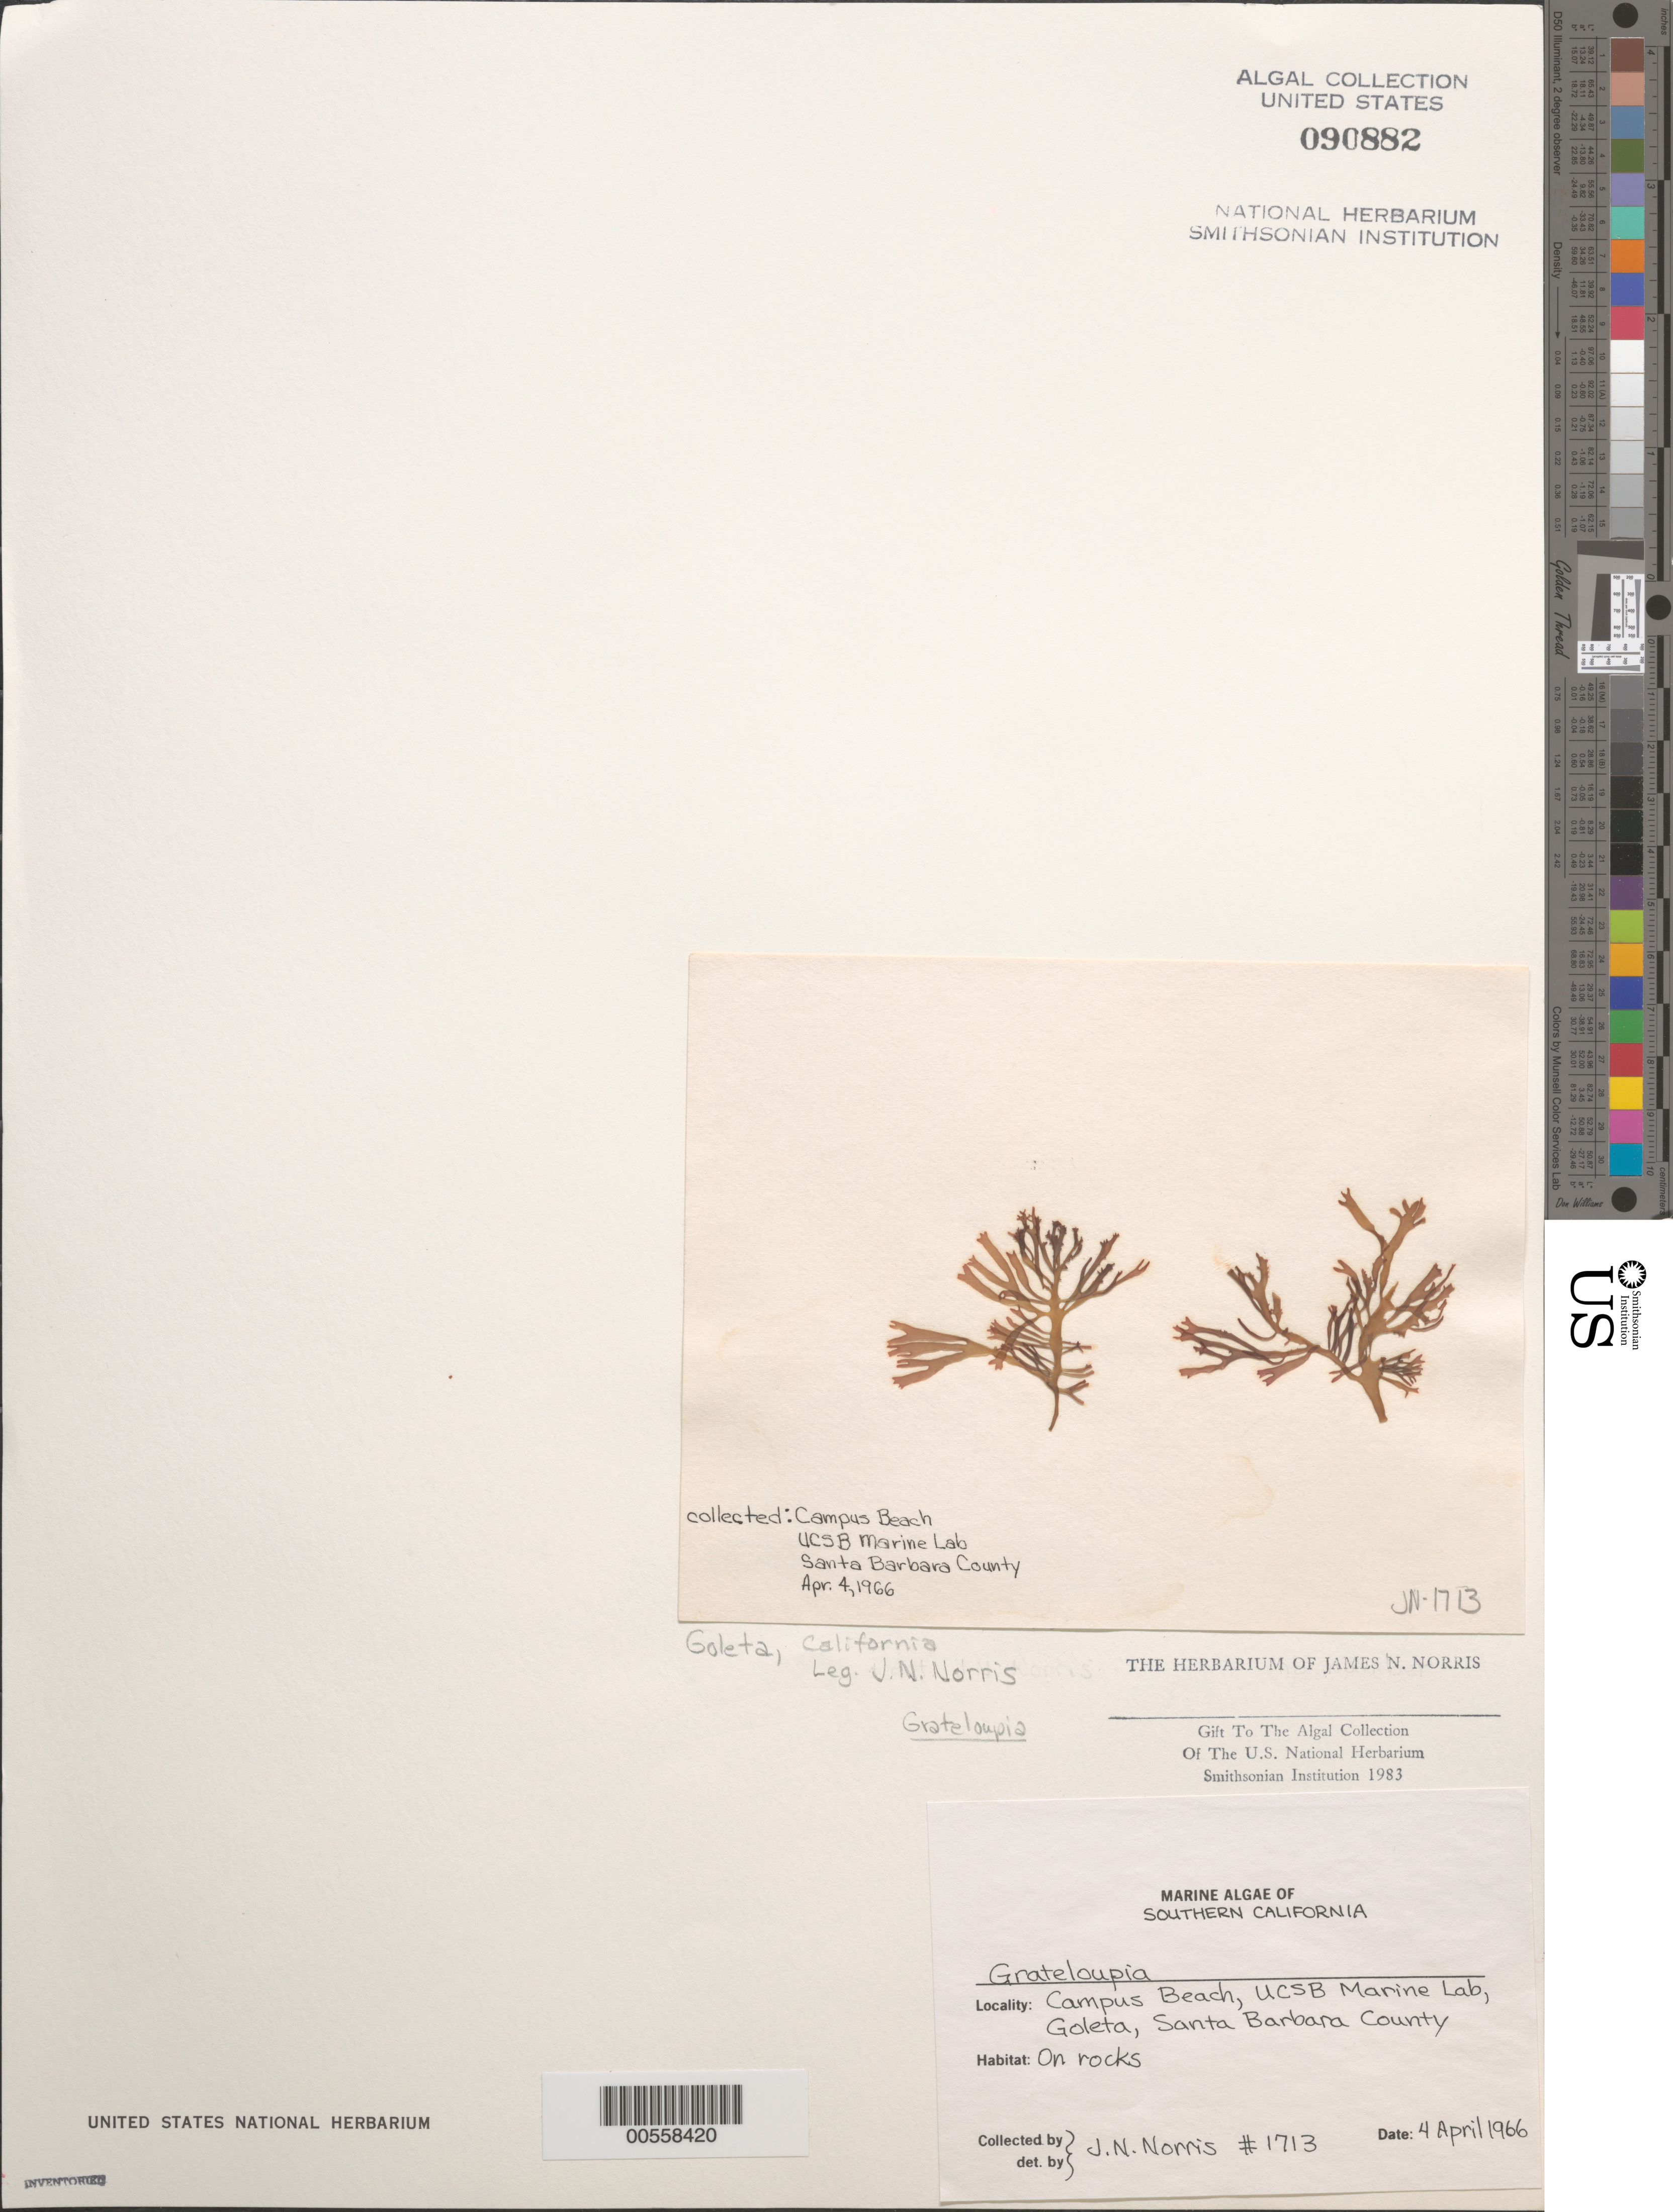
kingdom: Plantae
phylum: Rhodophyta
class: Florideophyceae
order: Halymeniales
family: Halymeniaceae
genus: Grateloupia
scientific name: Grateloupia sp.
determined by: Norris, James N.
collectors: M. Chamberlain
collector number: JN-1713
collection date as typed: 04 Apr 1966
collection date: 1966-04-04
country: United States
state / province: California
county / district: Santa Barbara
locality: Campus Beach, Goleta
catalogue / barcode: US 90882